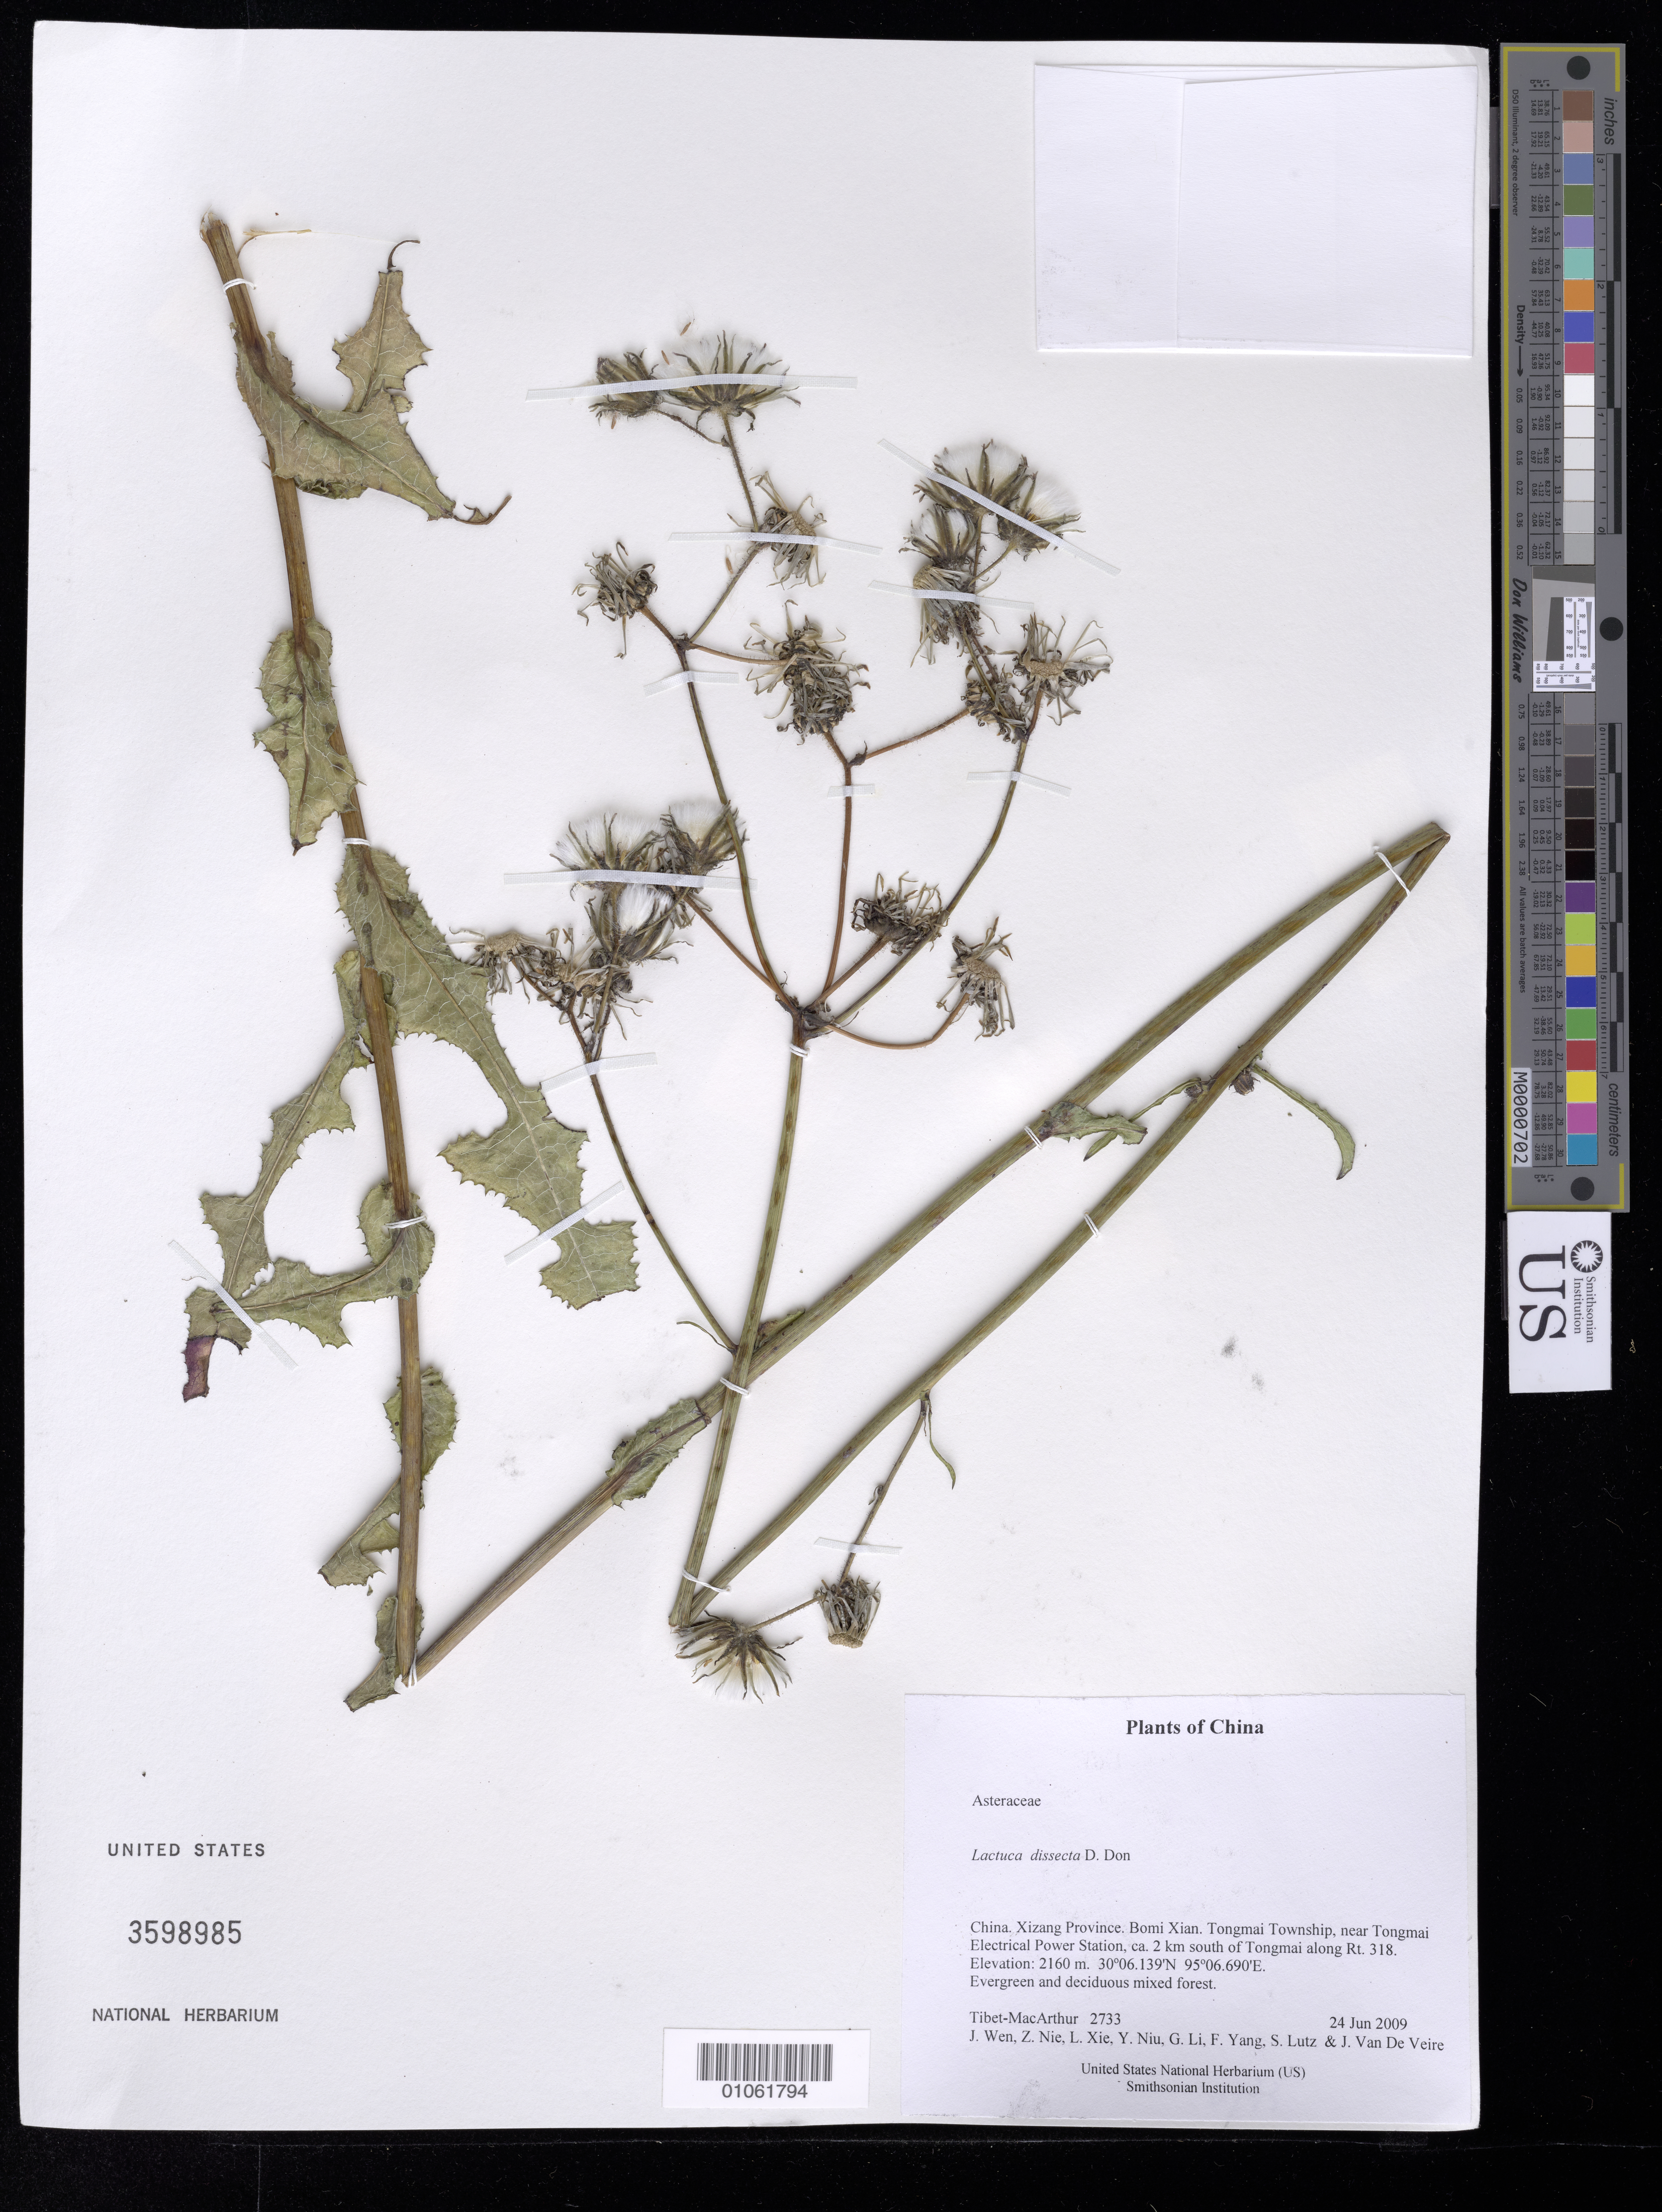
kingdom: Plantae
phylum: Tracheophyta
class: Magnoliopsida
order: Asterales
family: Asteraceae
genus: Lactuca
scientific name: Lactuca dissecta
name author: D. Don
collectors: Tibet-MacArthur, J. Wen, Z. Nie, L. Xie, Y. Niu, G. Li, F. Yang, S. Lutz & J. Van De Veire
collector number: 2733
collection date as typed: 24 Jun 2009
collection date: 2009-06-24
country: China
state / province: Xizang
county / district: Bomi Xian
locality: Tongmai Township, near Tongmai Electrical Power Station, ca. 2 km south of Tongmai along Rt. 318.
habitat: Evergreen and deciduous mixed forest.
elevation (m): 2160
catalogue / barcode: US 3598985